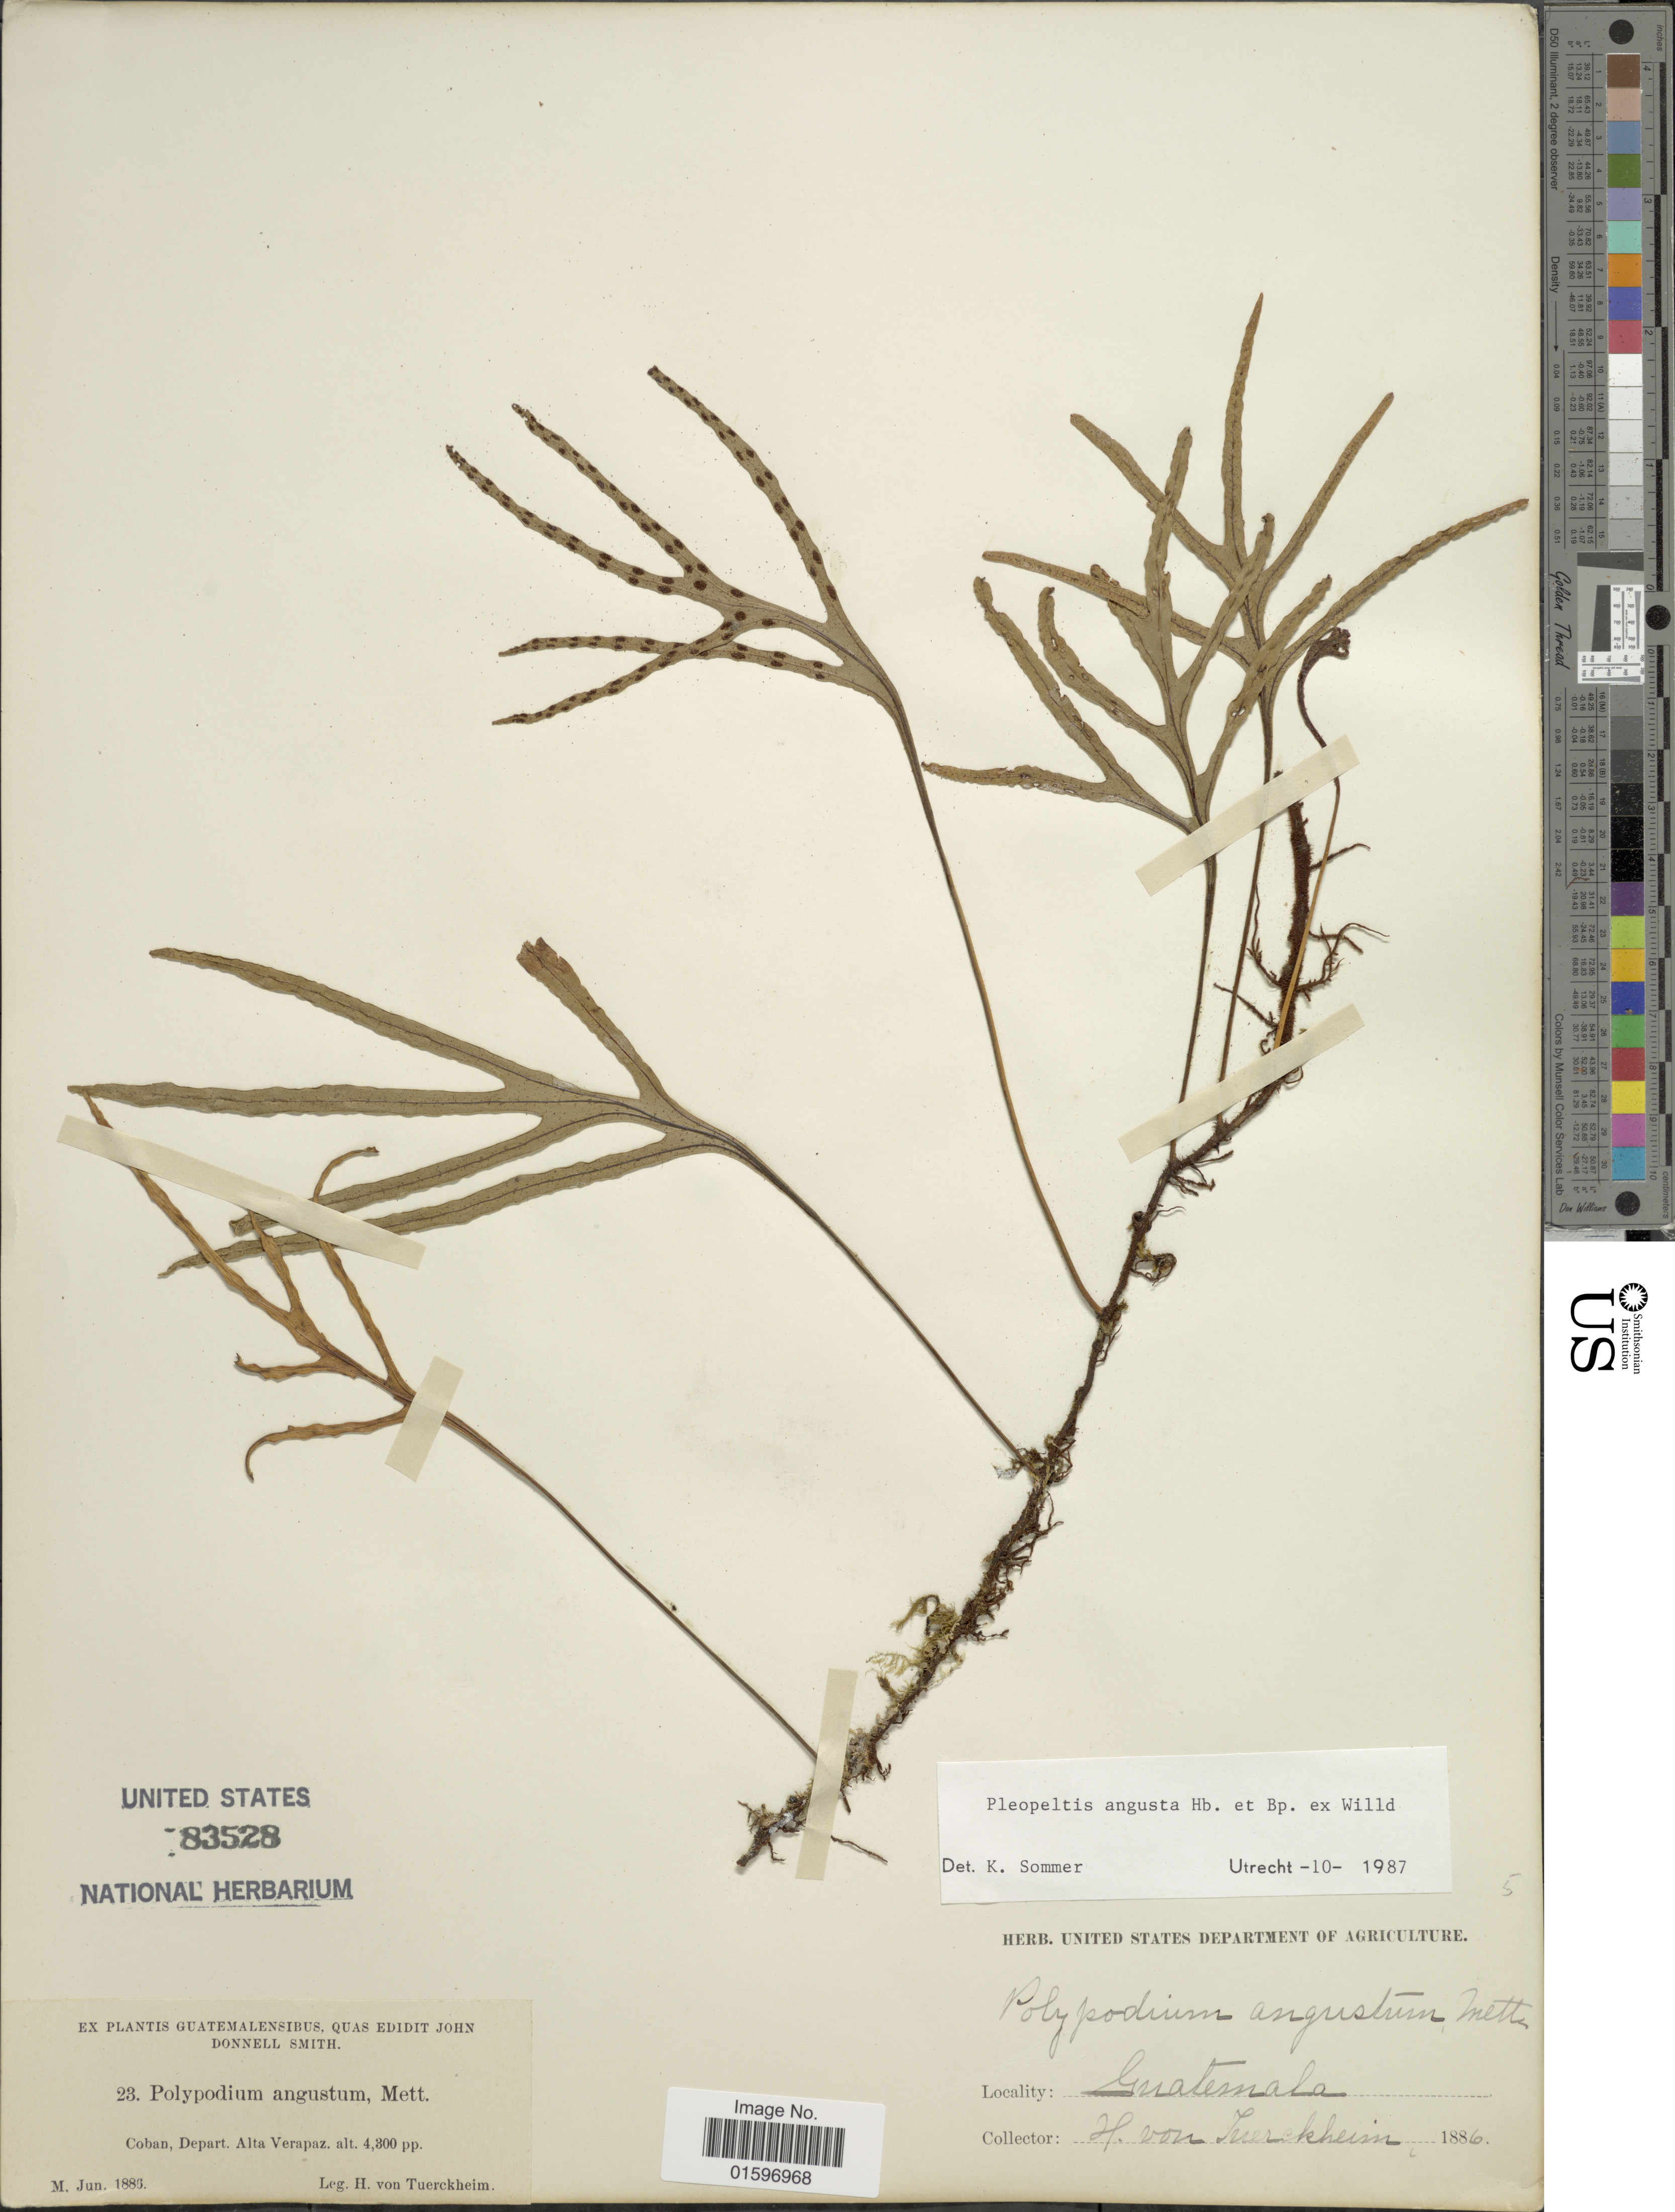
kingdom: Plantae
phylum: Tracheophyta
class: Polypodiopsida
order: Polypodiales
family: Polypodiaceae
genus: Pleopeltis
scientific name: Pleopeltis angusta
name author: Humb. & Bonap. ex Willd.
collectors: H. von Tuerckheim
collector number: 23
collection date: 1886-06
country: Guatemala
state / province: Alta Verapaz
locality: Coban, Depart. Alta Verapaz.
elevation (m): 1311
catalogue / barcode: US 83528